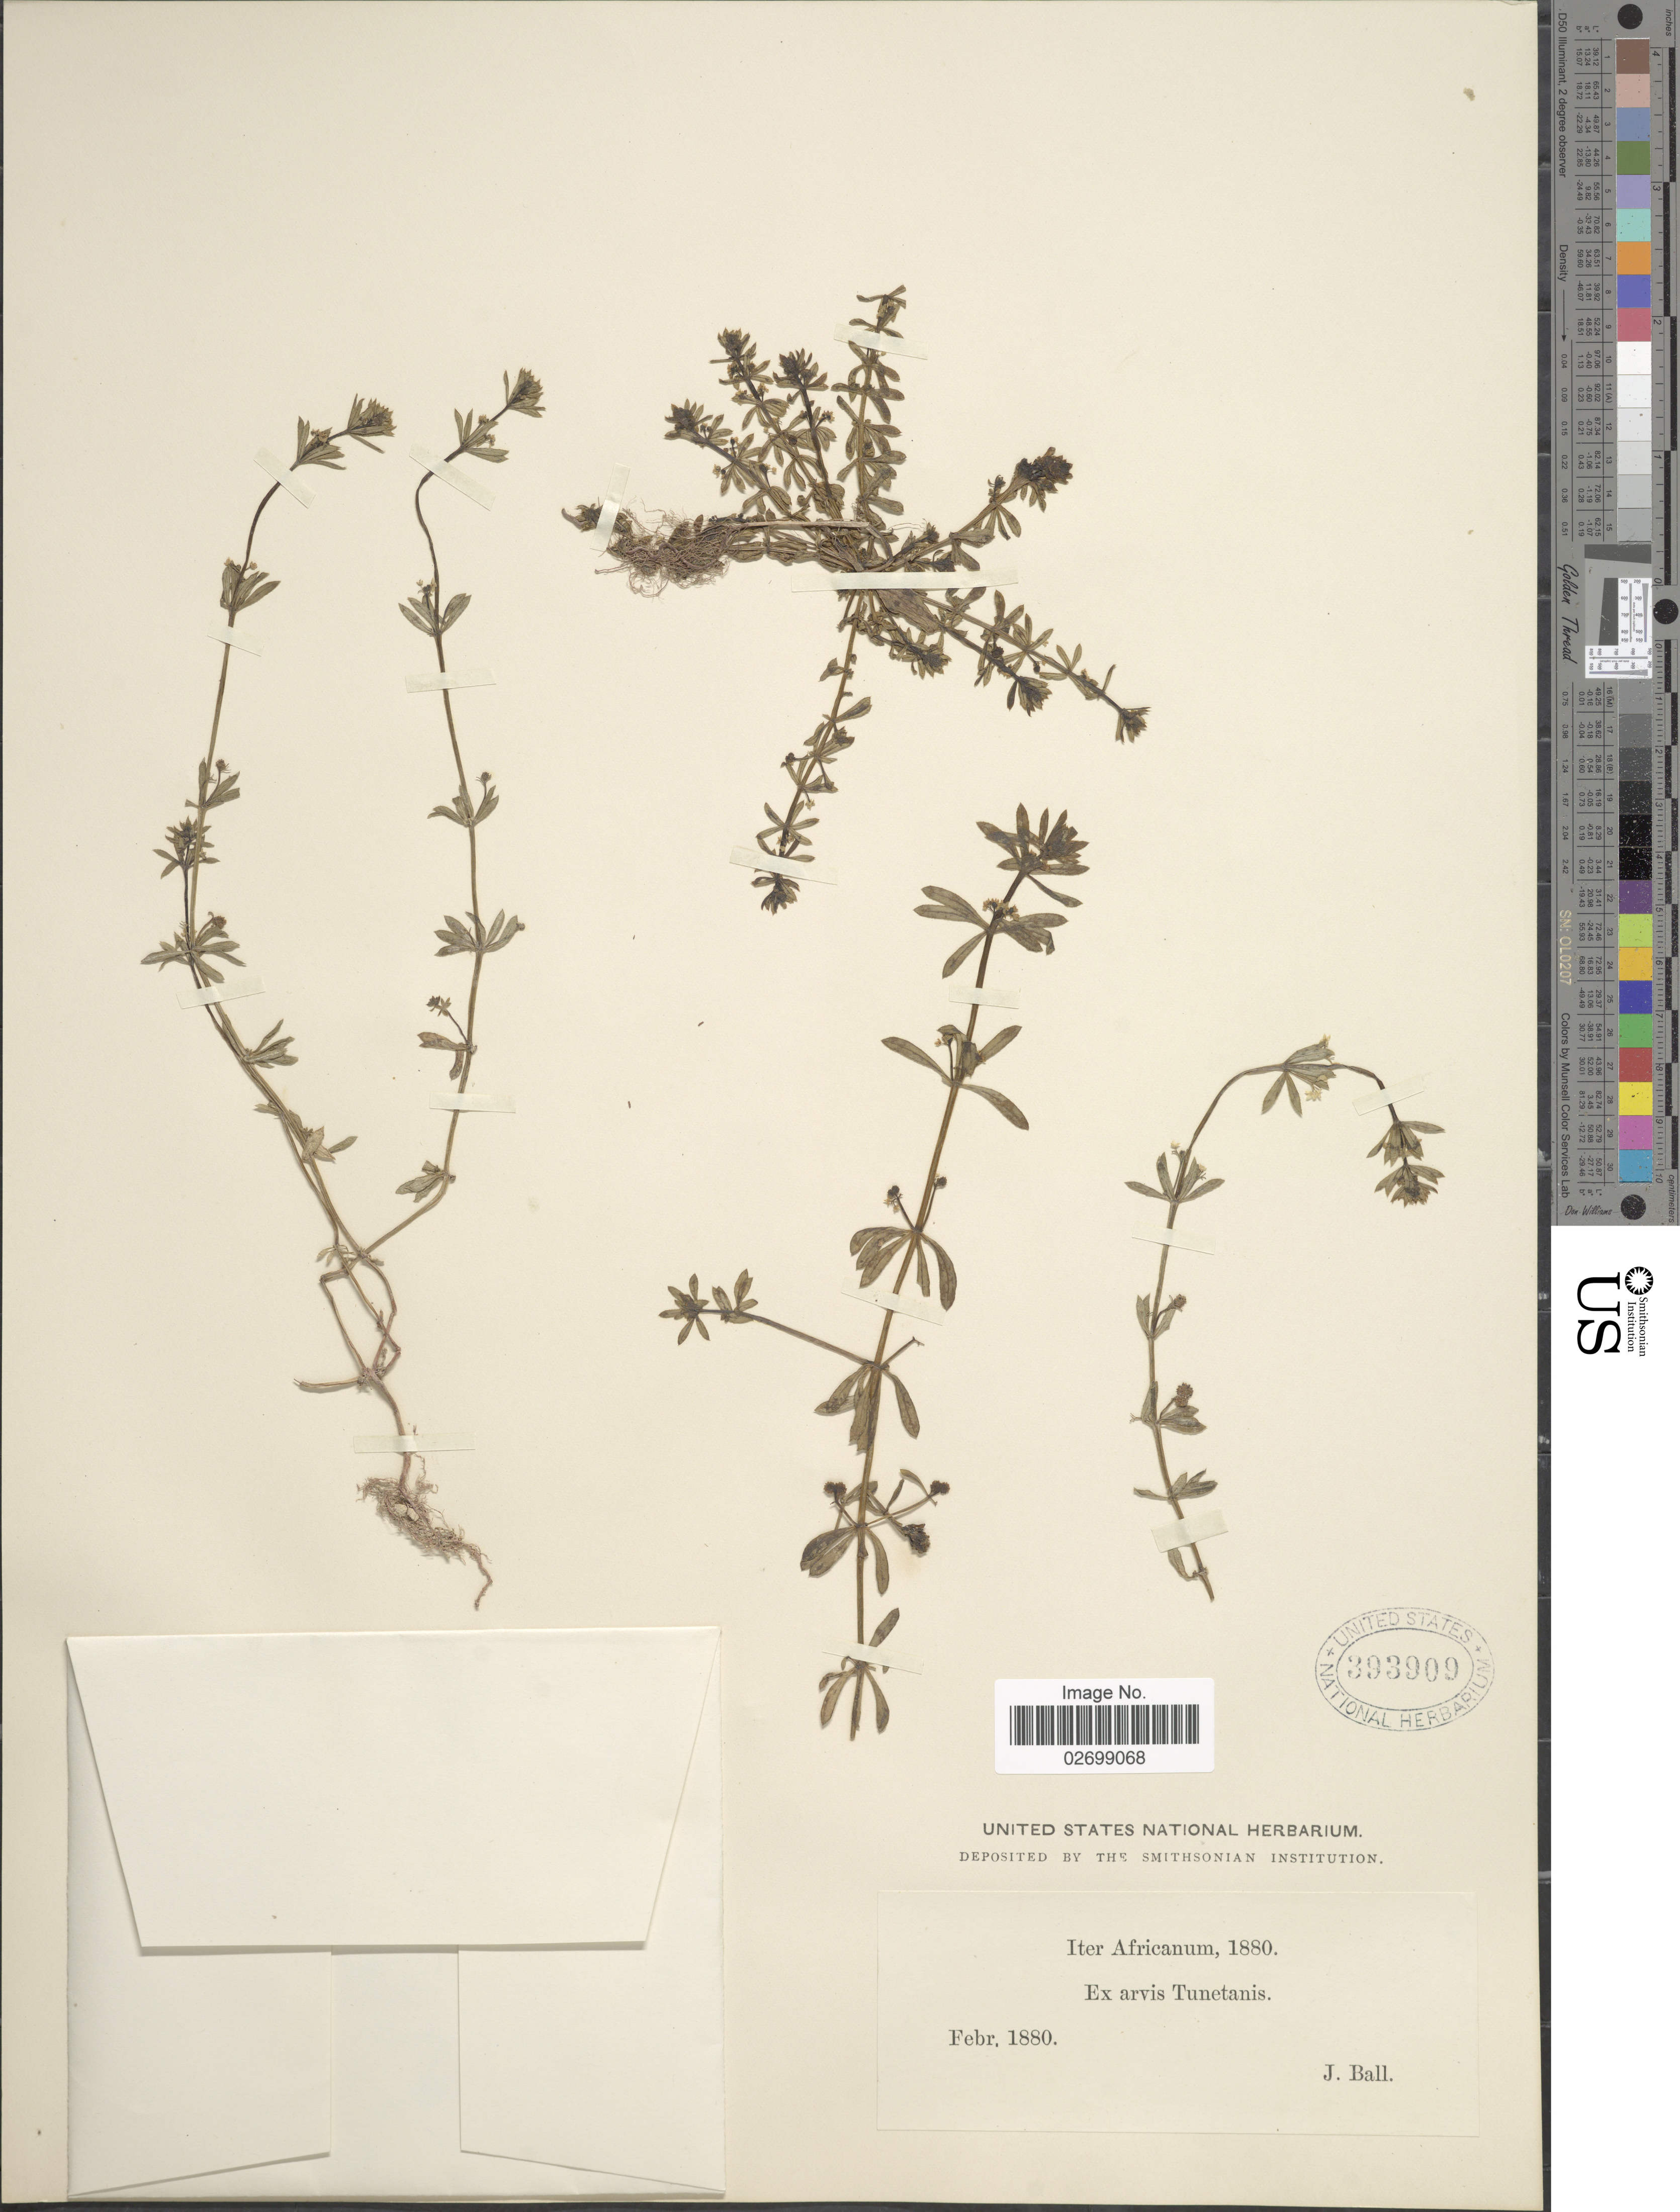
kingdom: Plantae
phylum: Tracheophyta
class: Magnoliopsida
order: Gentianales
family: Rubiaceae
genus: Galium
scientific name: Galium sp.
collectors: J. Ball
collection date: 1880-02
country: Tunisia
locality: Africanum, arvis Tunetanis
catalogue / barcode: US 393909